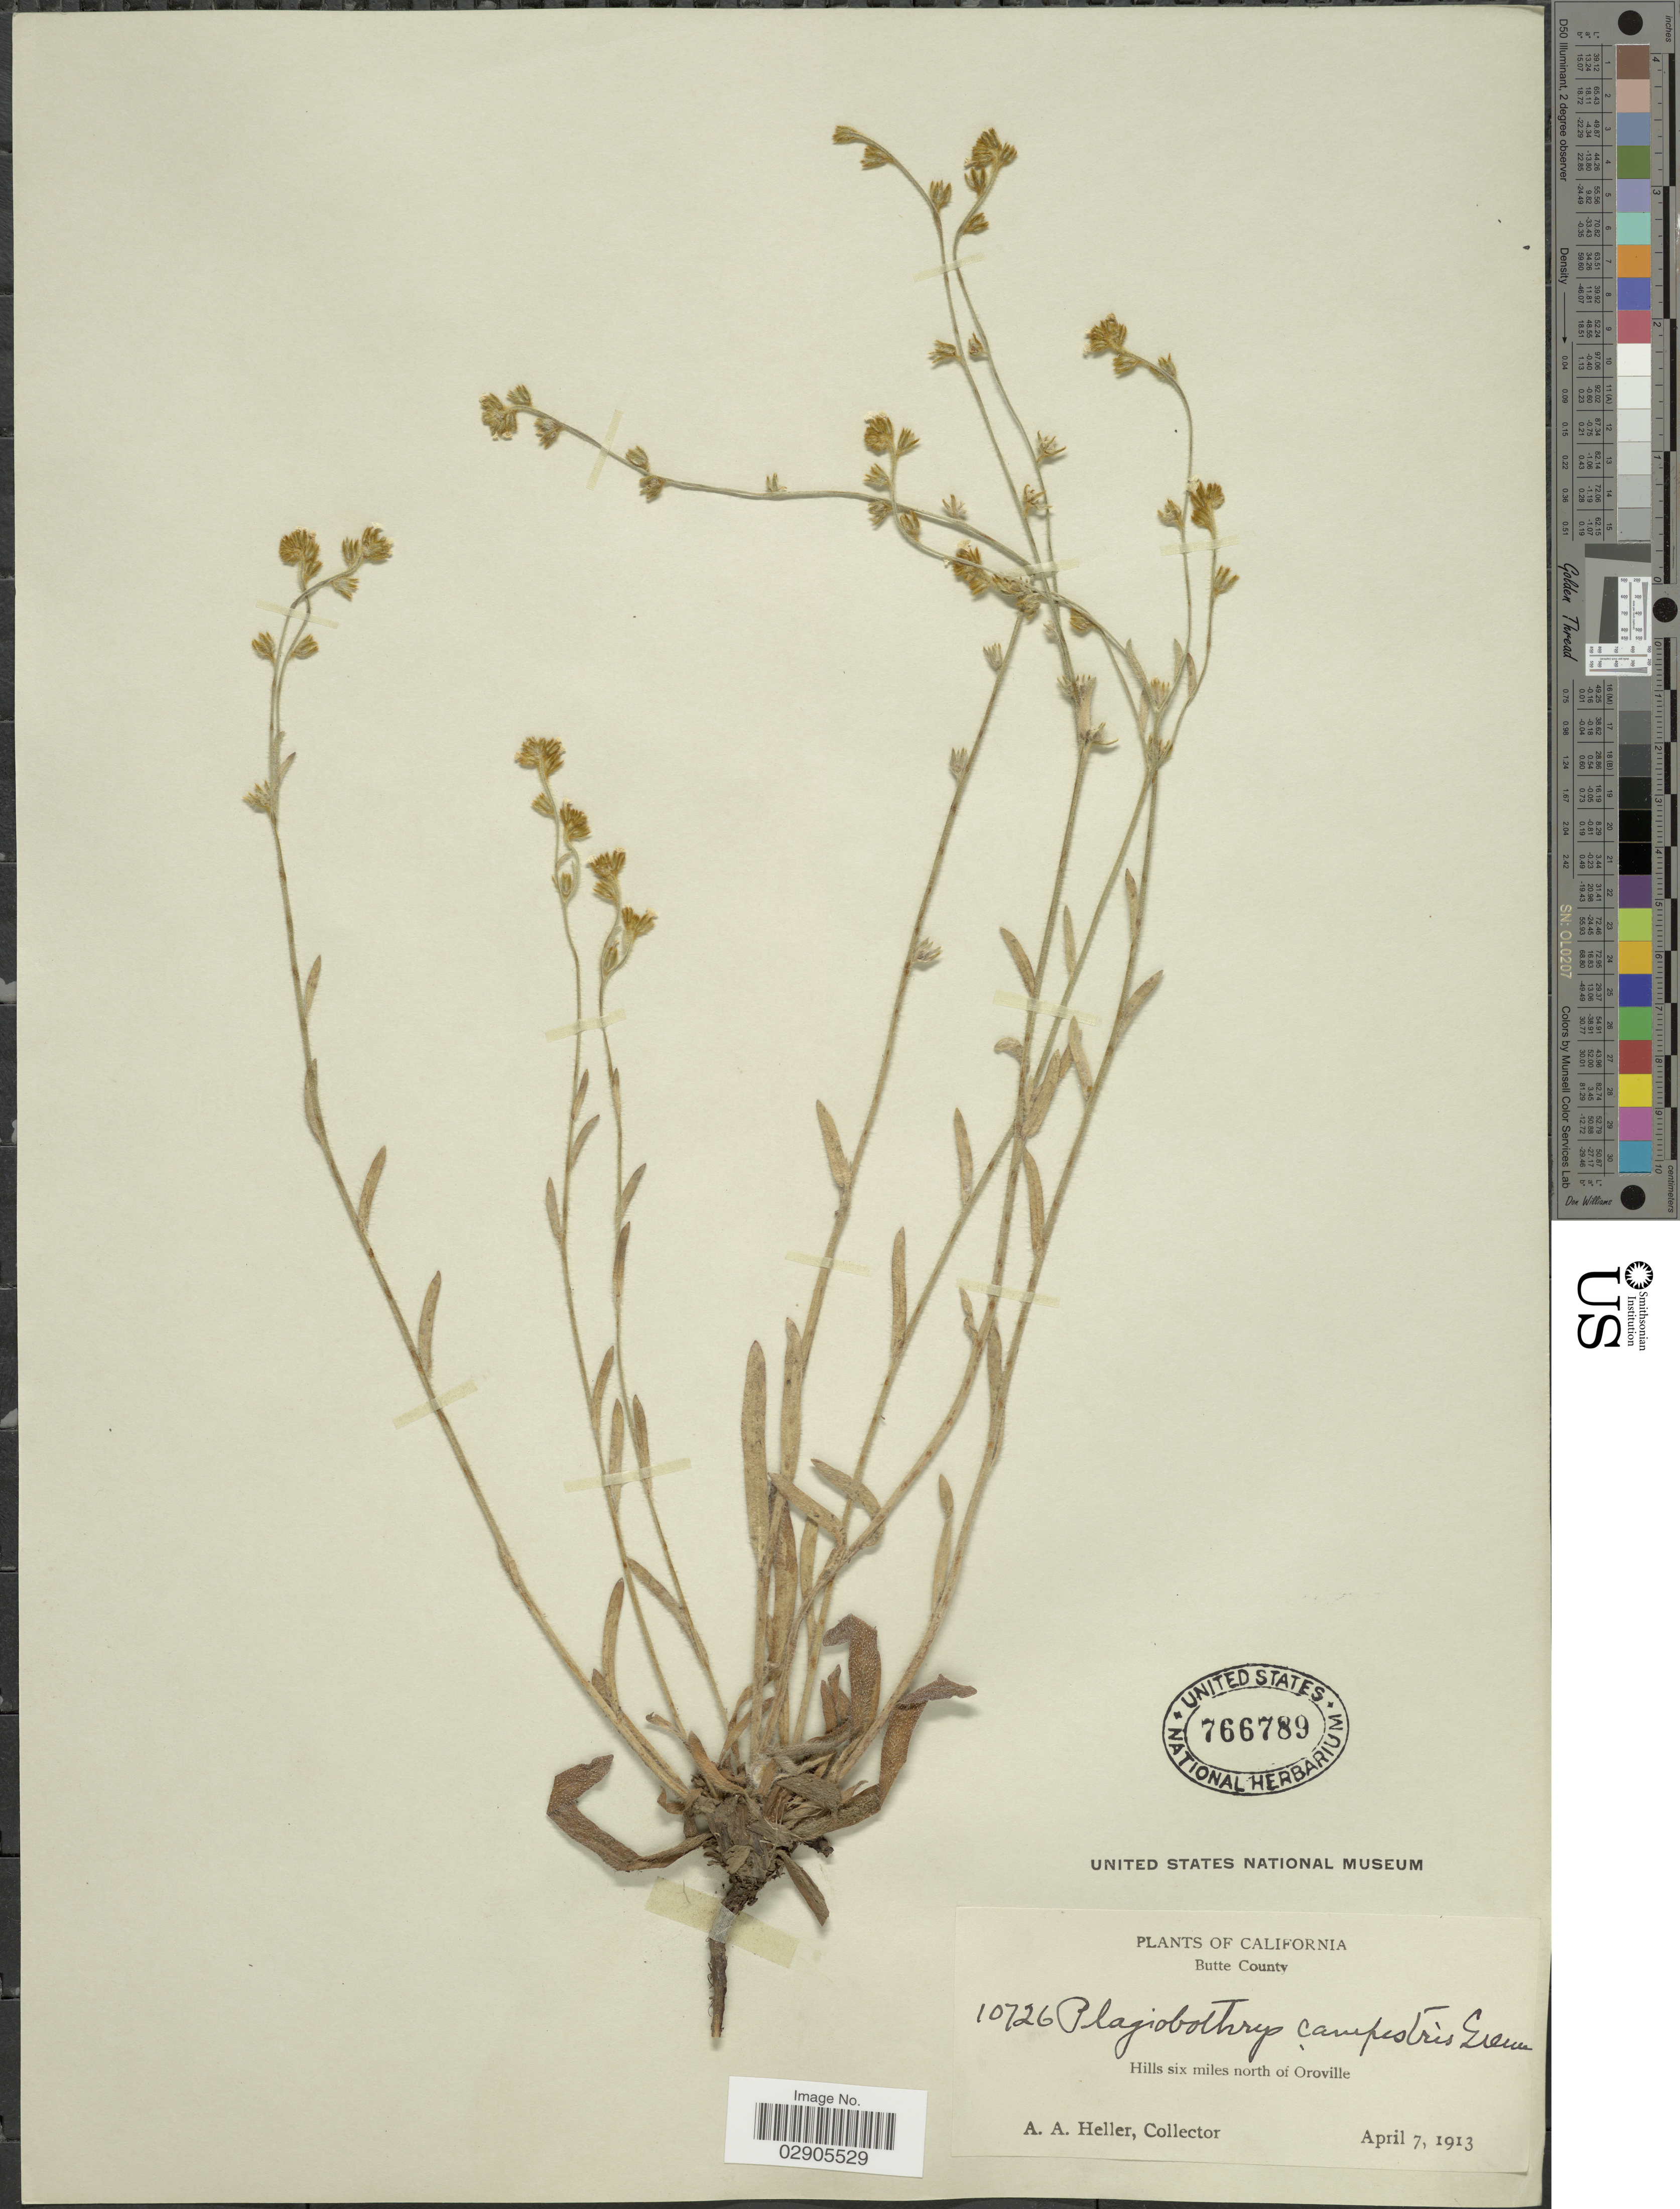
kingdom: Plantae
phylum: Tracheophyta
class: Magnoliopsida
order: Boraginales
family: Boraginaceae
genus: Plagiobothrys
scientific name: Plagiobothrys campestris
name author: Greene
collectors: A. A. Heller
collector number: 10726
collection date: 1913-04-07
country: United States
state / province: California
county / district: Butte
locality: Butte County. Hills six miles north of Oroville.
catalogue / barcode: US 766789